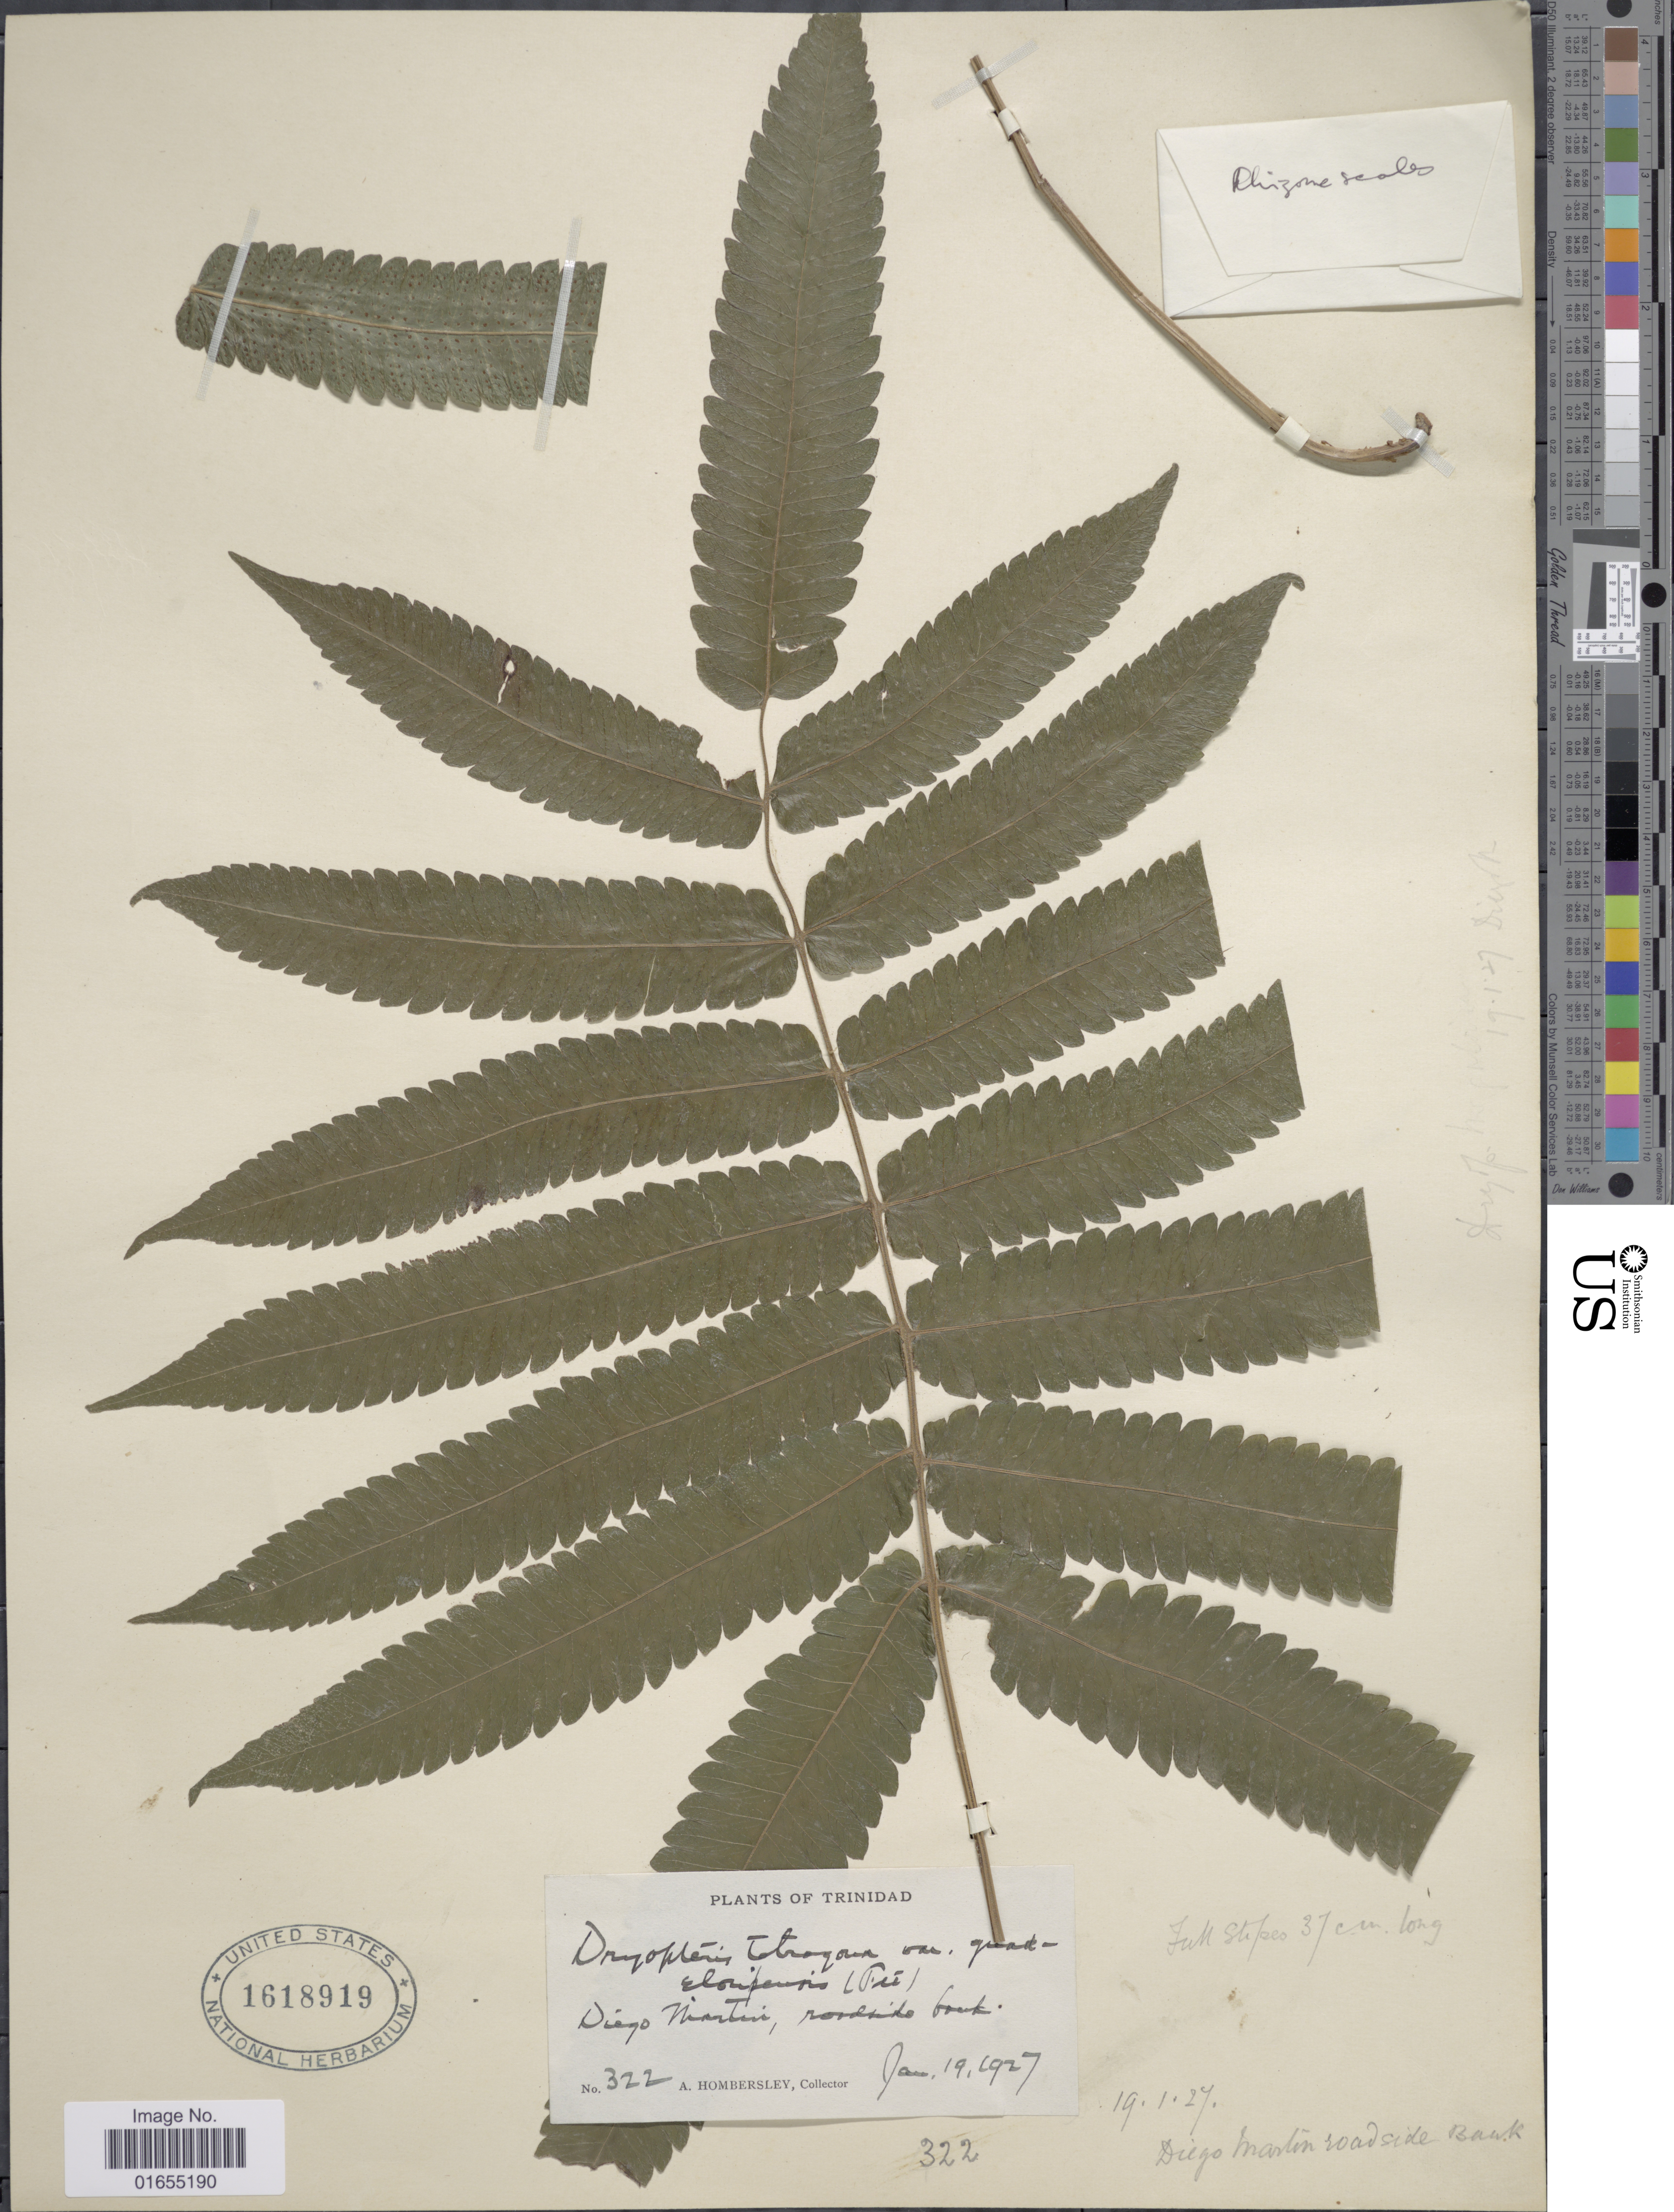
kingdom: Plantae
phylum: Tracheophyta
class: Polypodiopsida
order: Polypodiales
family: Thelypteridaceae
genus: Goniopteris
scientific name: Goniopteris subtetragona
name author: (Link) Vareschi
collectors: A. Hombersley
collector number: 322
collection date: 1927-01-19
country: Trinidad and Tobago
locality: Diego Martin, roadside bank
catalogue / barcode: US 1618919